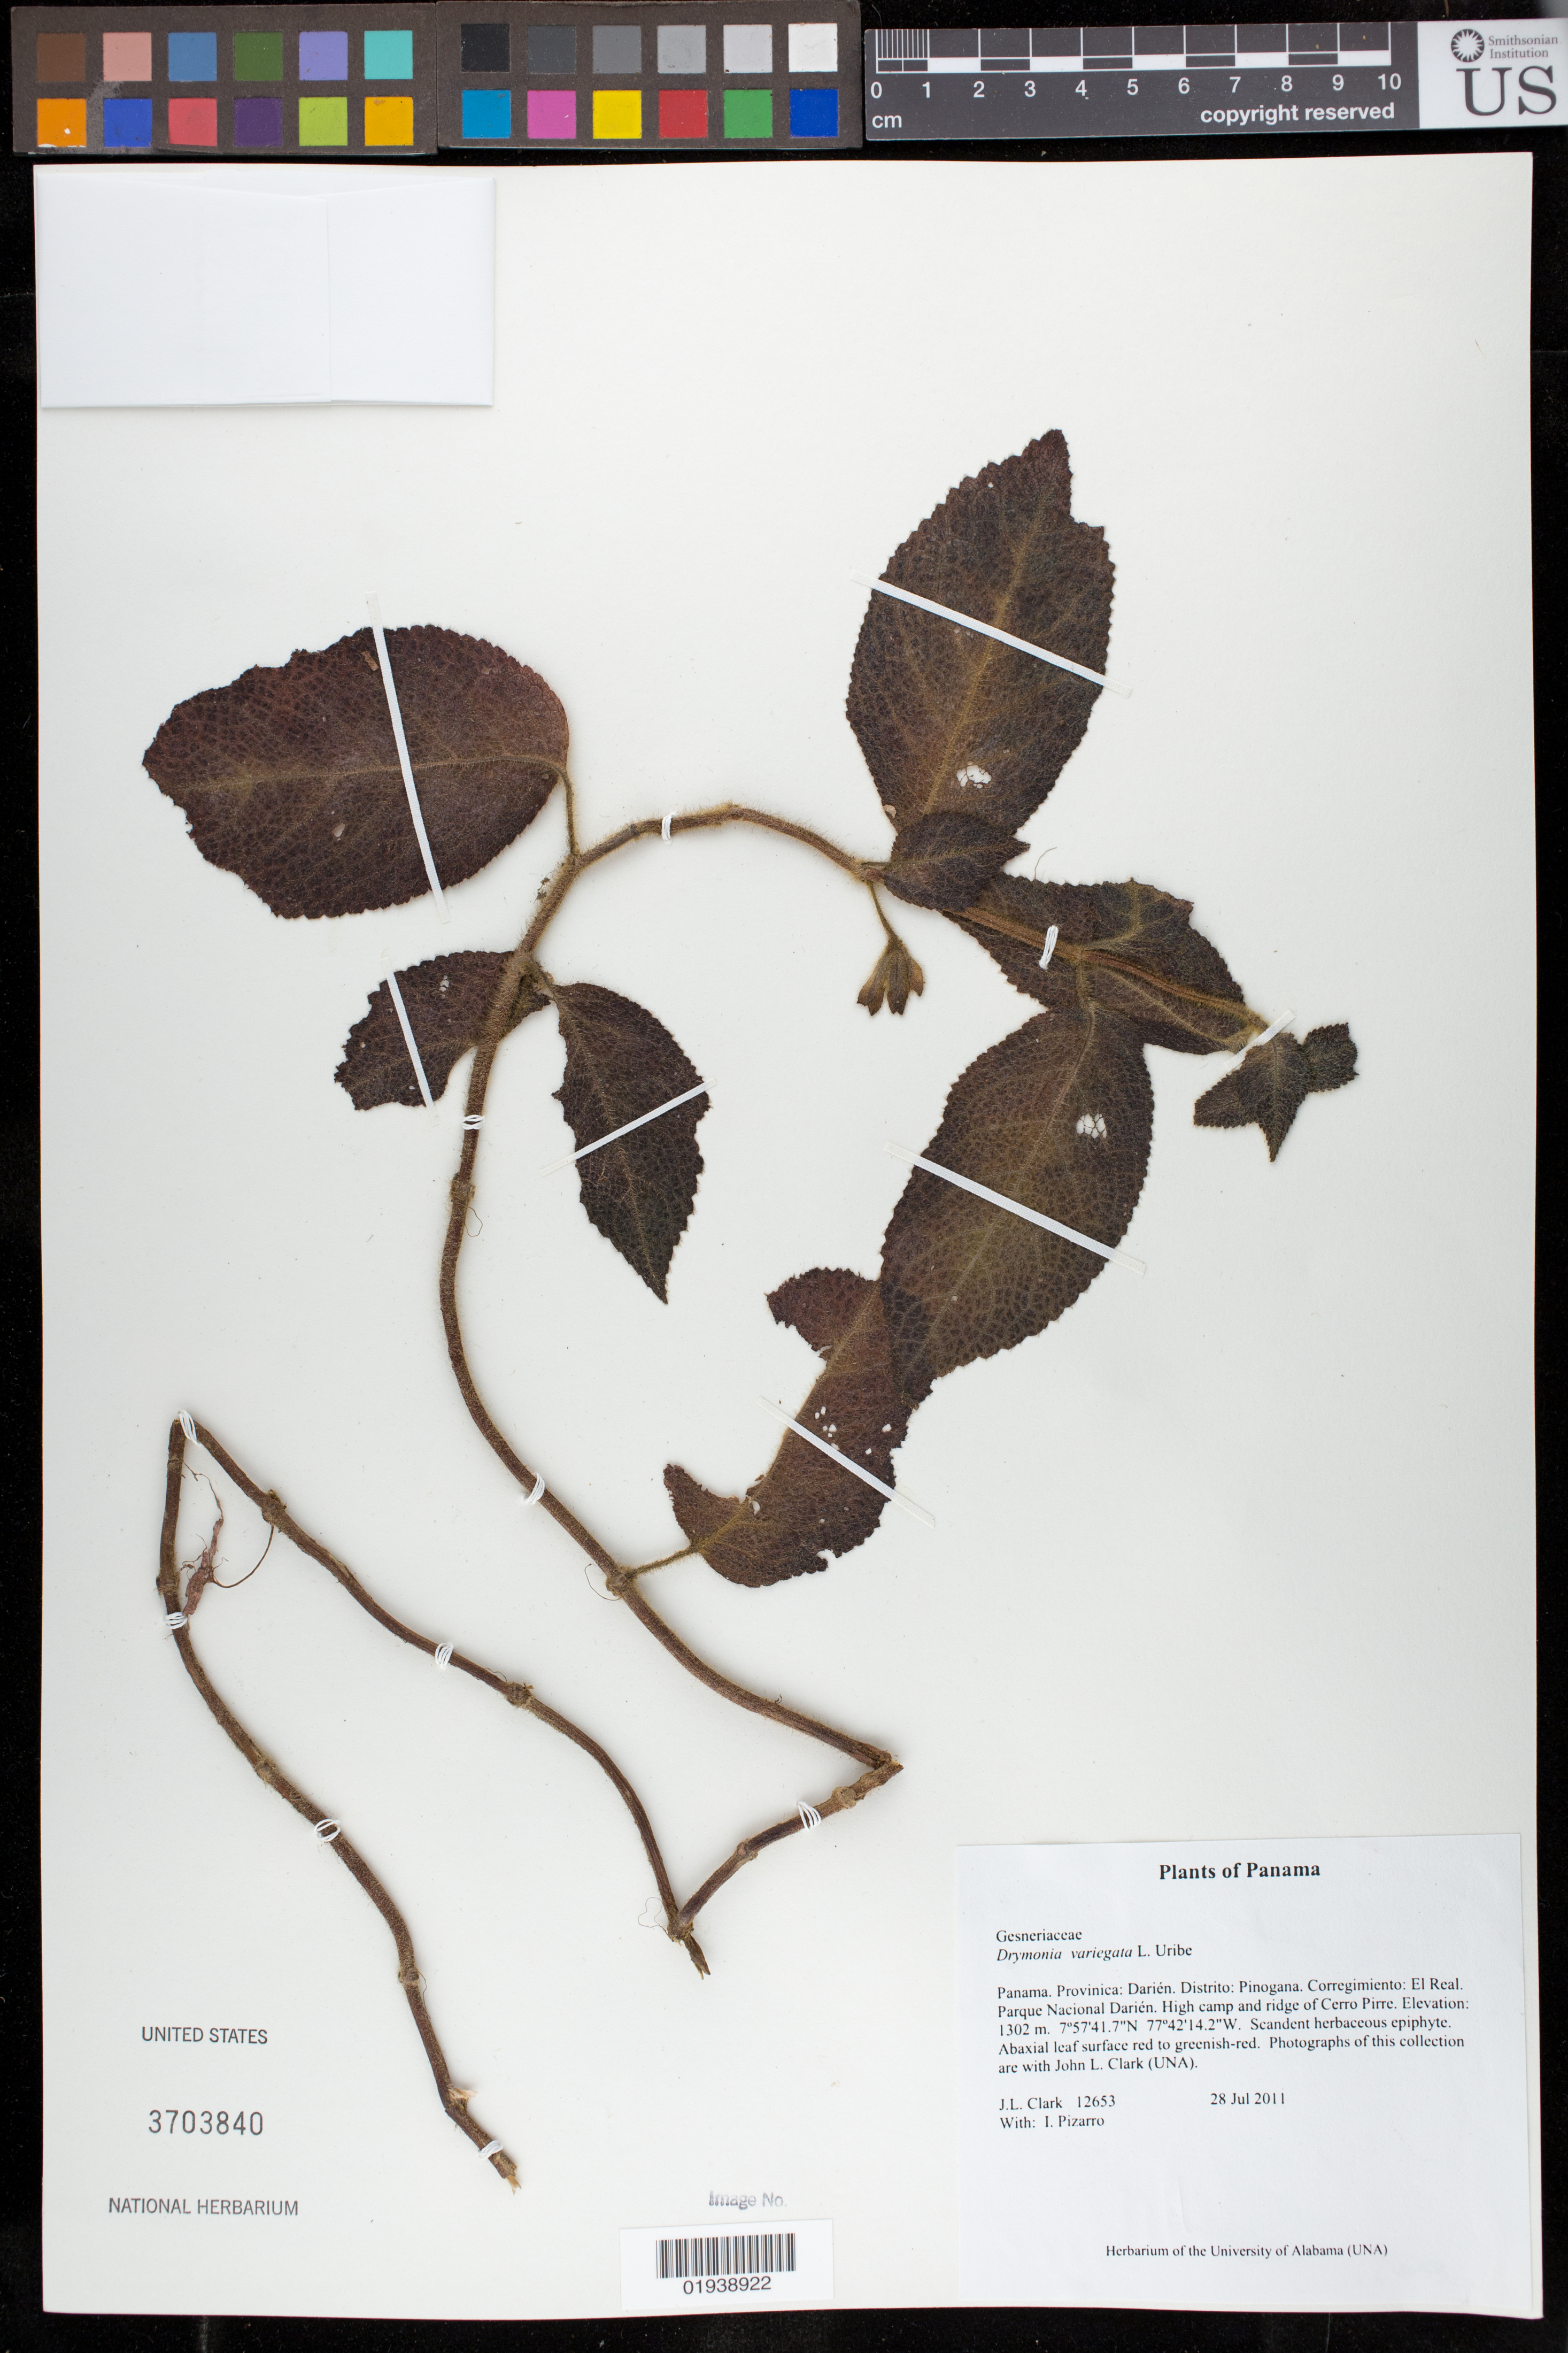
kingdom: Plantae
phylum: Tracheophyta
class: Magnoliopsida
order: Lamiales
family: Gesneriaceae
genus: Drymonia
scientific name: Drymonia variegata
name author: L. Uribe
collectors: J. L. Clark & I. Pizarro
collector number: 12653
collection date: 2011-07-28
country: Panama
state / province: Darién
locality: Distrito: Pinogana. Corregimiento: El Real. Parque Nacional Darien. High camp and ridge of Cerro Pirre.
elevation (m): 1302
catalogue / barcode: US 3703840